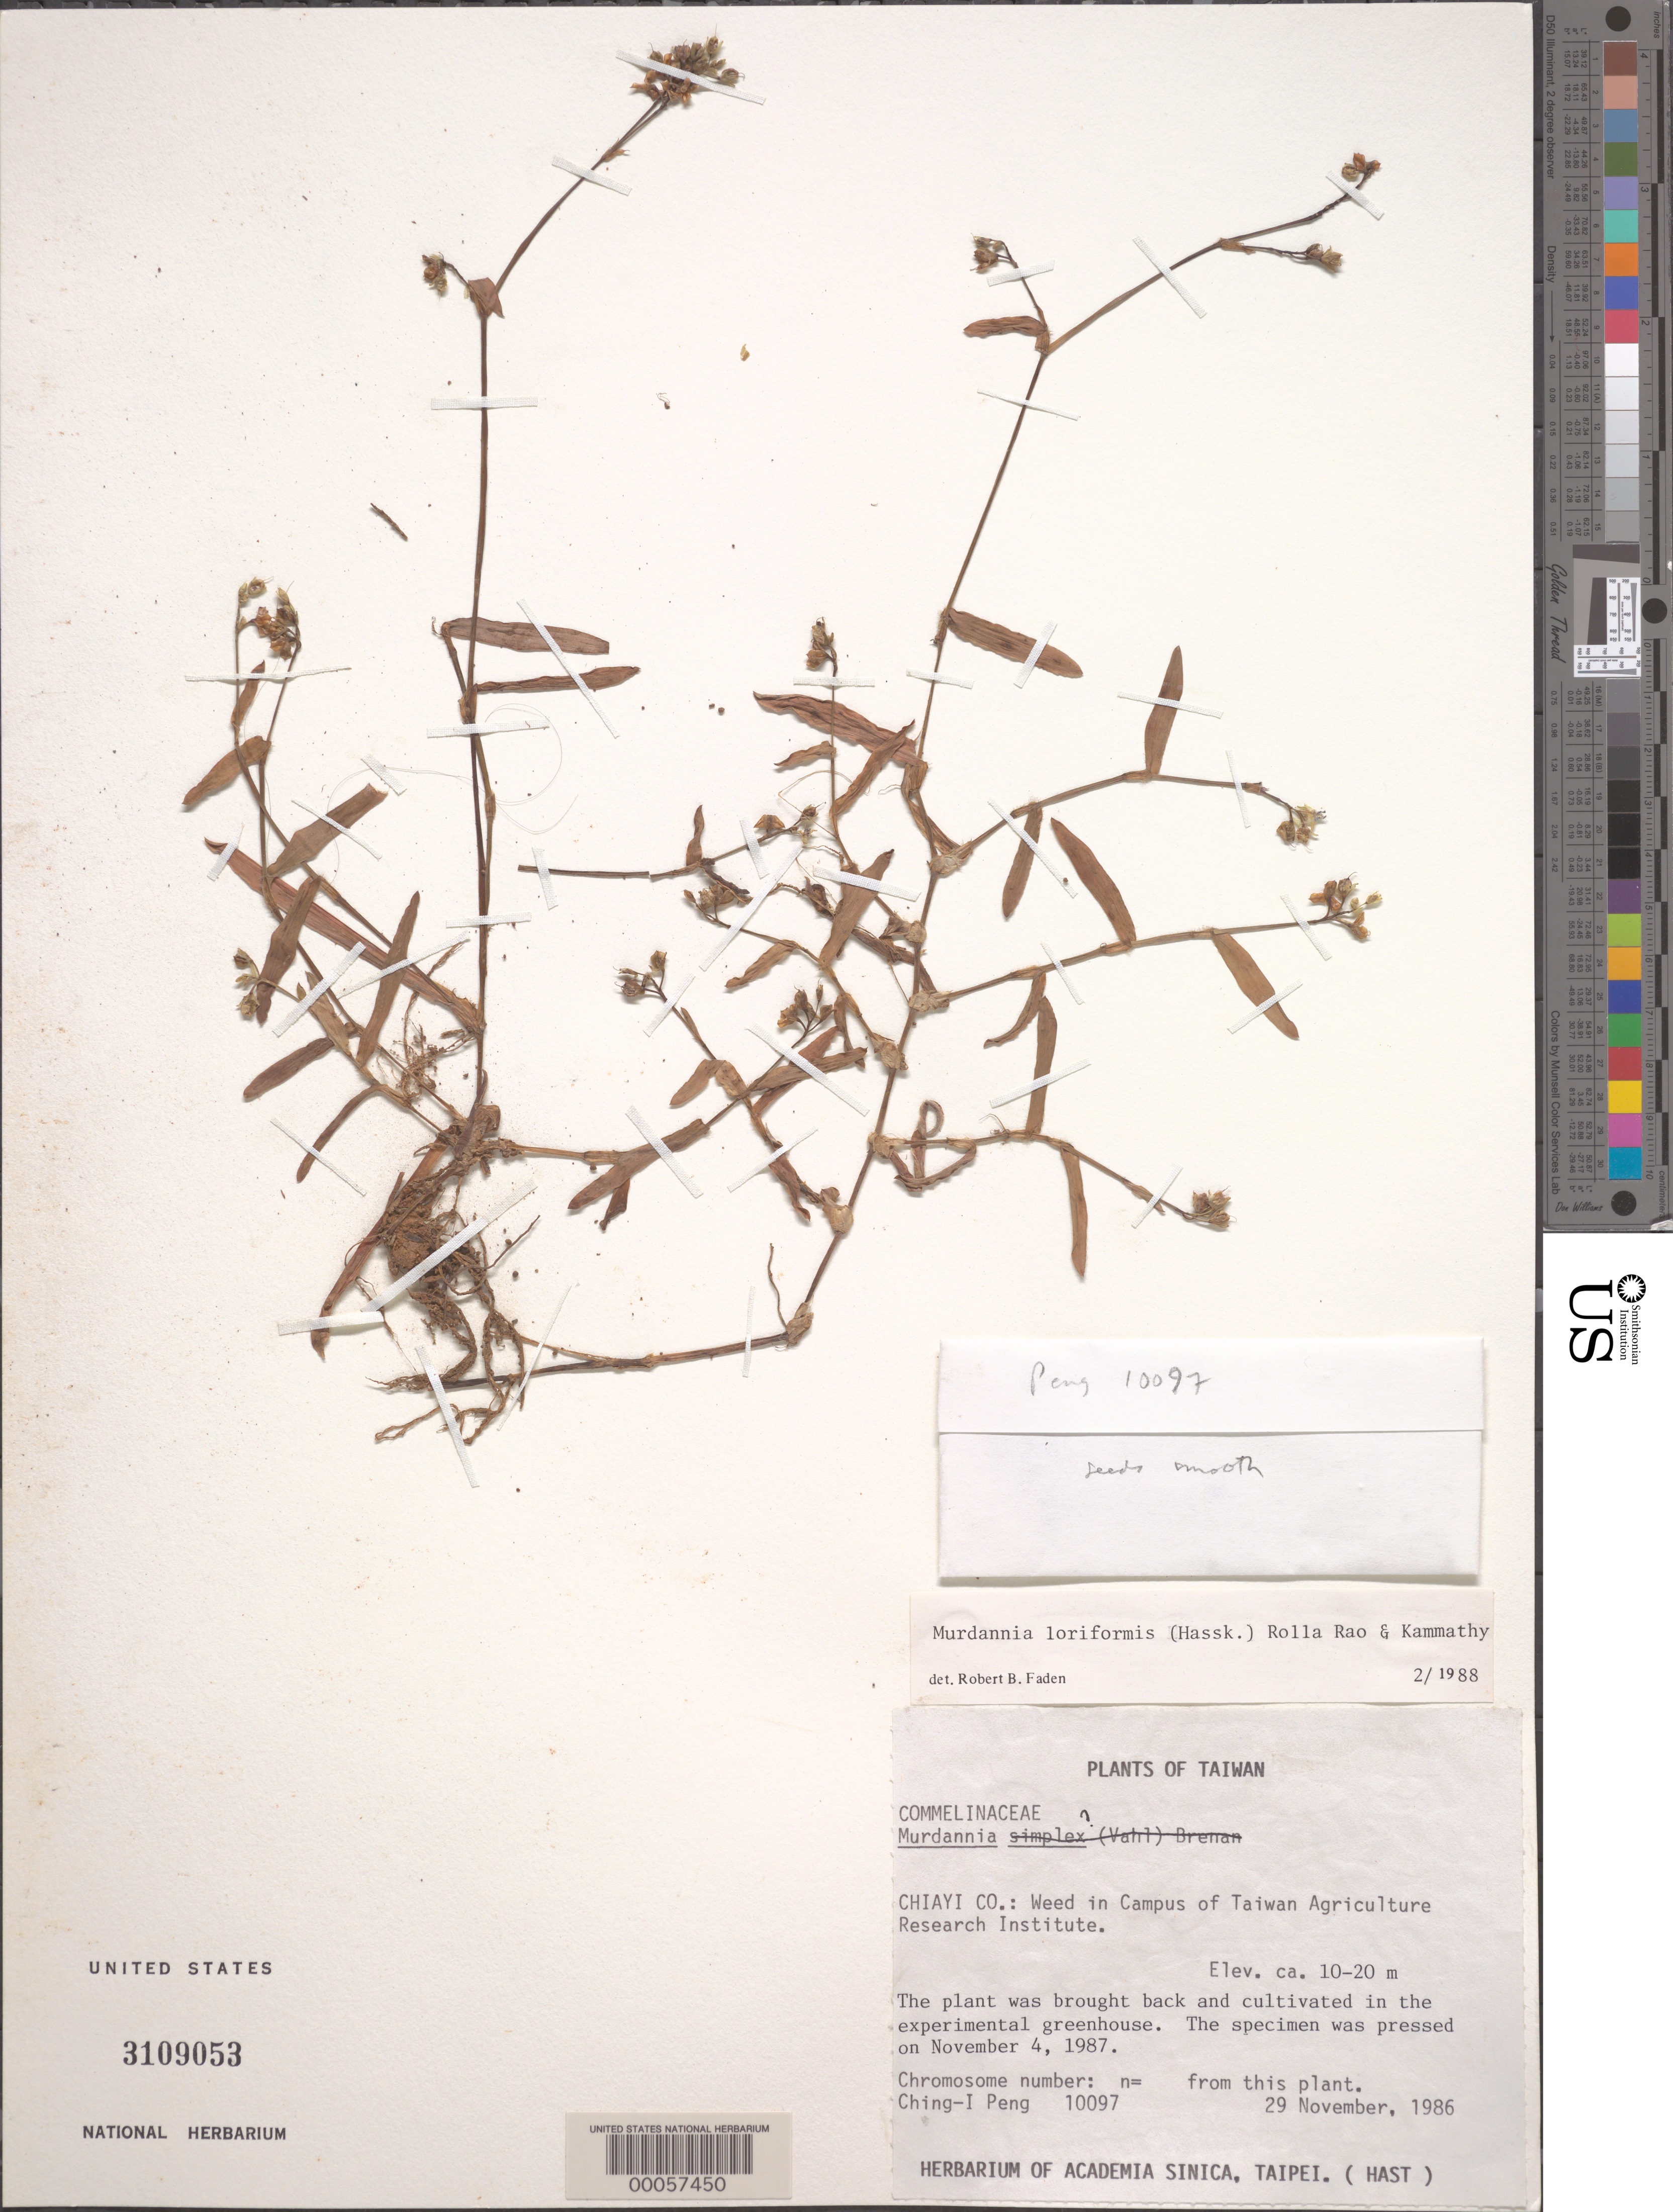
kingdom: Plantae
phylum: Tracheophyta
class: Liliopsida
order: Commelinales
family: Commelinaceae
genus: Murdannia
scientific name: Murdannia loriformis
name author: (Hassk.) R.S. Rao & Kammathy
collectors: C.-I Peng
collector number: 10097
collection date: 1986-11-29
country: Taiwan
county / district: Chiayi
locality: Chiayi Co.: Weed in Campus of Taiwan Agriculture Research Institute.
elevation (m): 10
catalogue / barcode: US 3109053